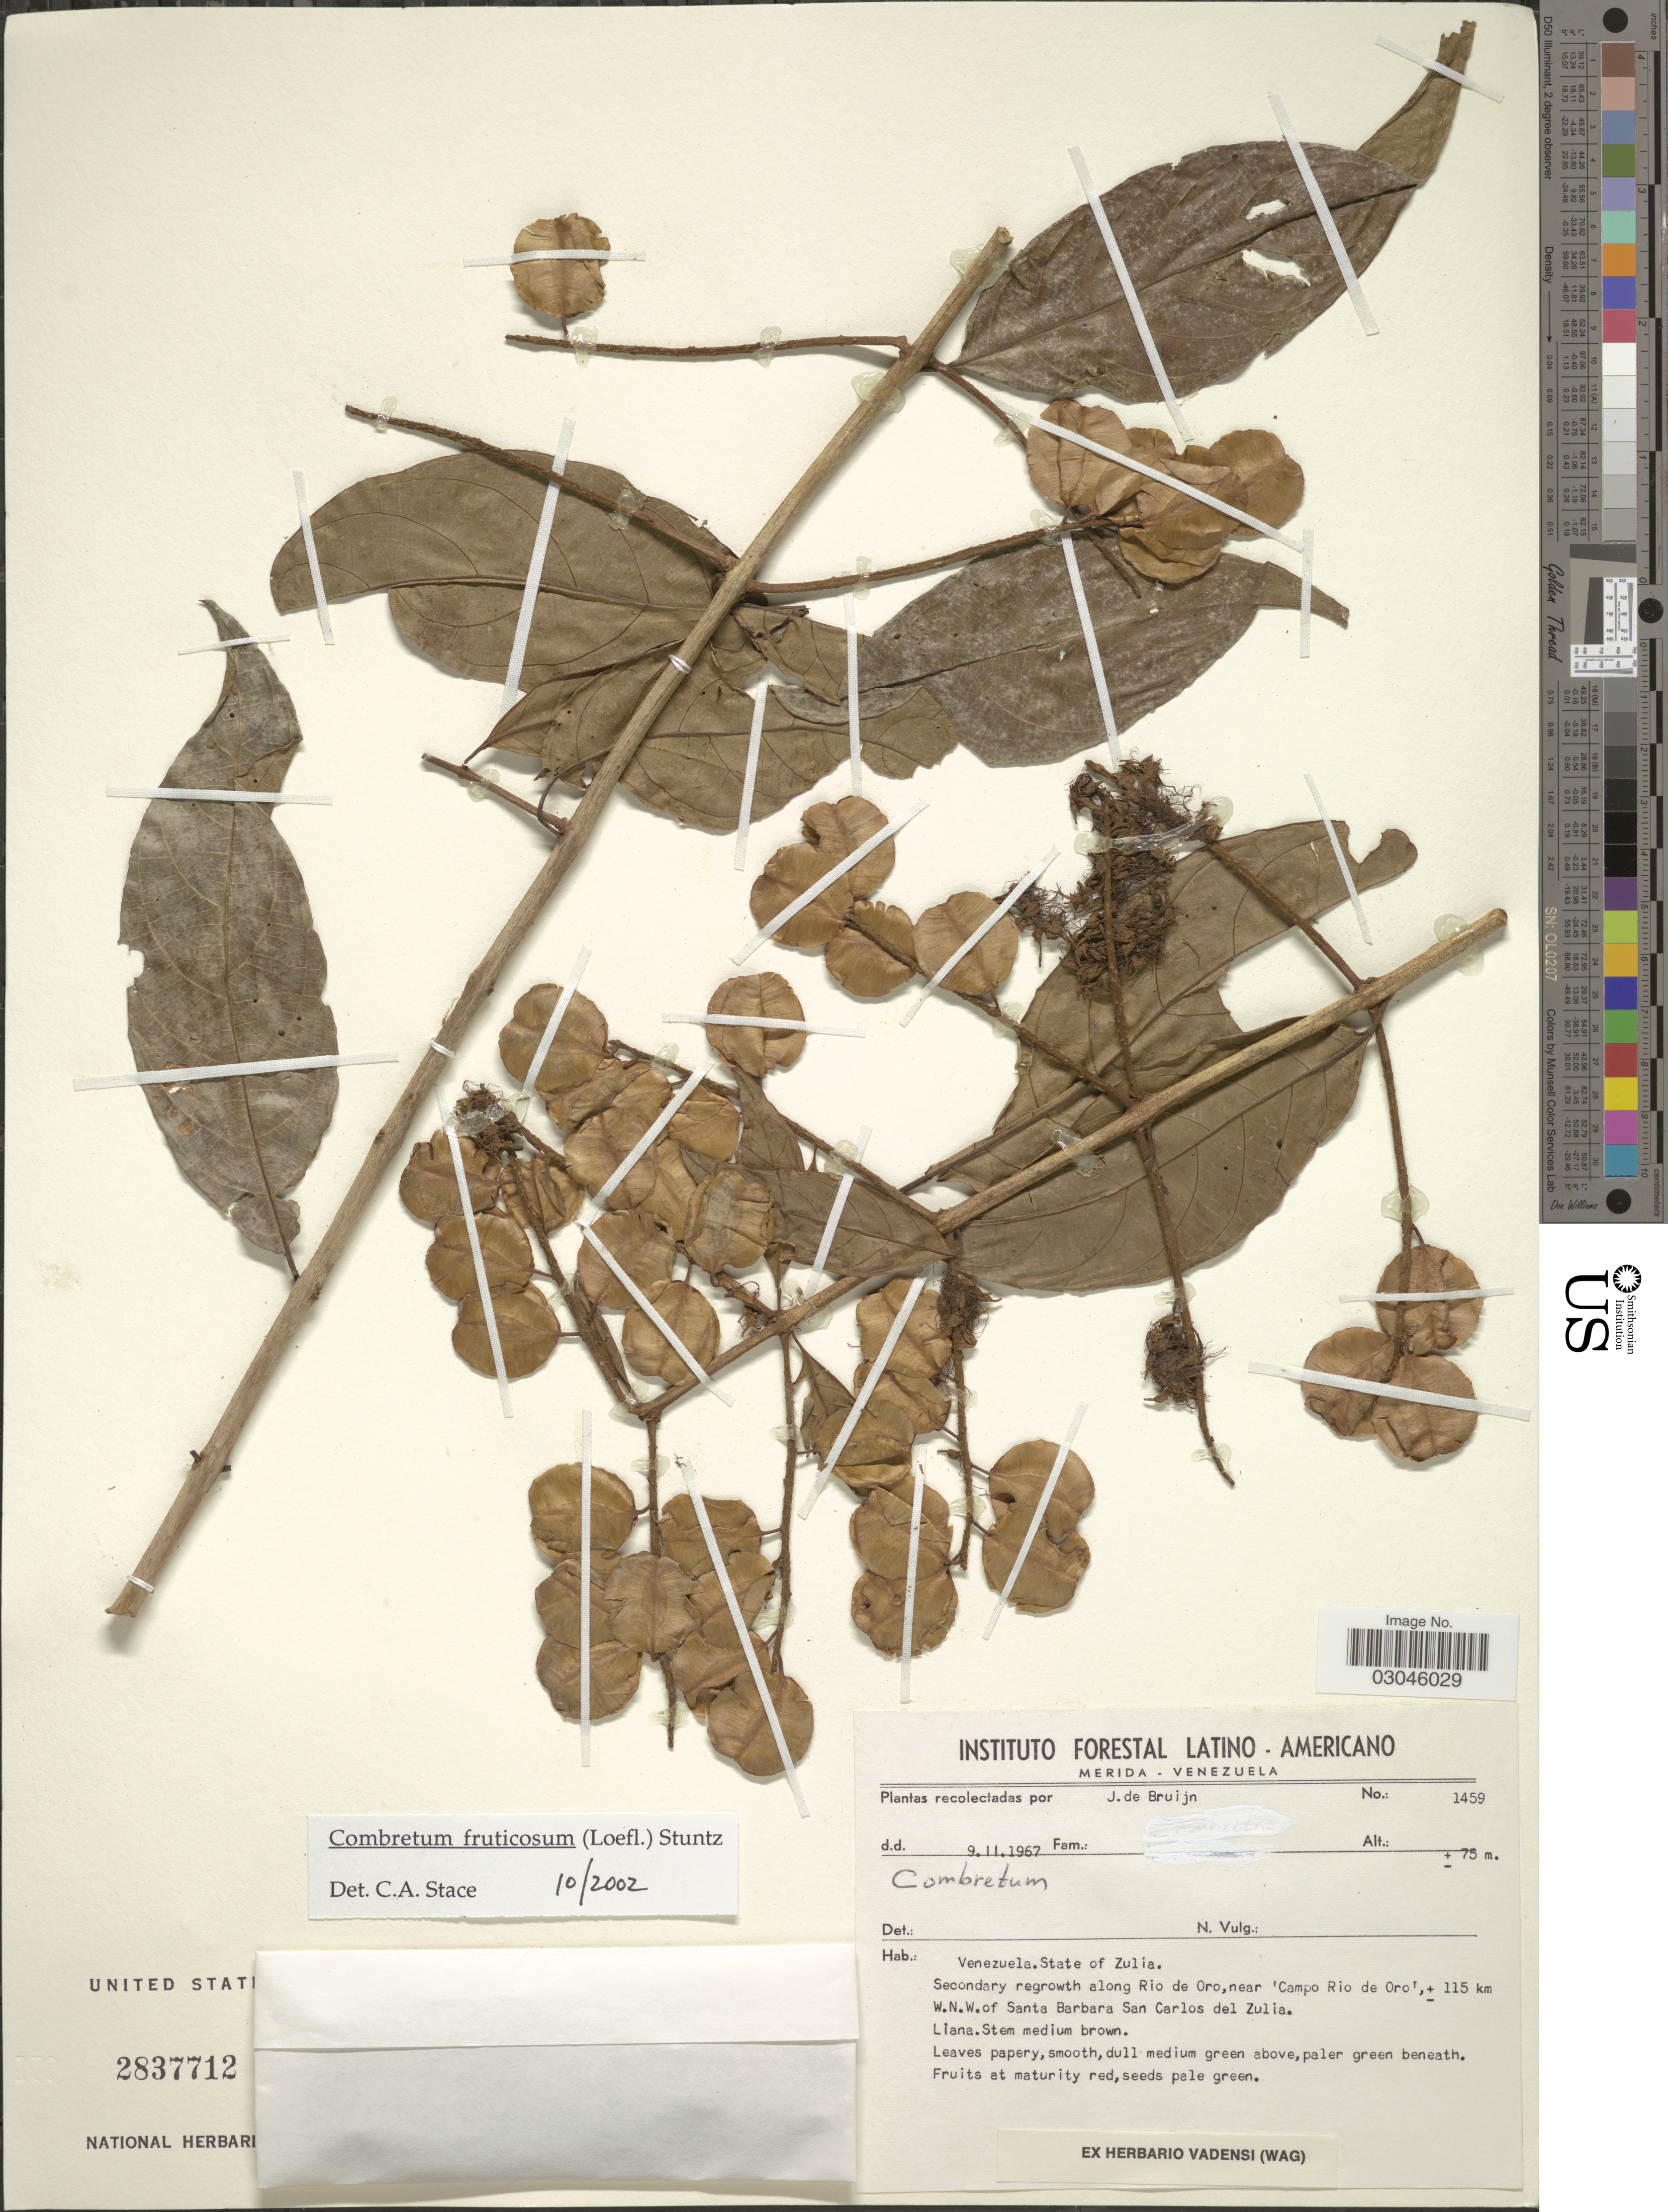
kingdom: Plantae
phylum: Tracheophyta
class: Magnoliopsida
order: Myrtales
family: Combretaceae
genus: Combretum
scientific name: Combretum fruticosum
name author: (Loefl.) Stuntz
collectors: J. Bruijn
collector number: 1459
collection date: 1967-02-09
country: Venezuela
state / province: Zulia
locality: Along Rio de Oro, near 'Campo Rio de Oro', ±115 km W.N.W. of Santa Barbara San Carlos del Zulia.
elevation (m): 75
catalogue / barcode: US 2837712